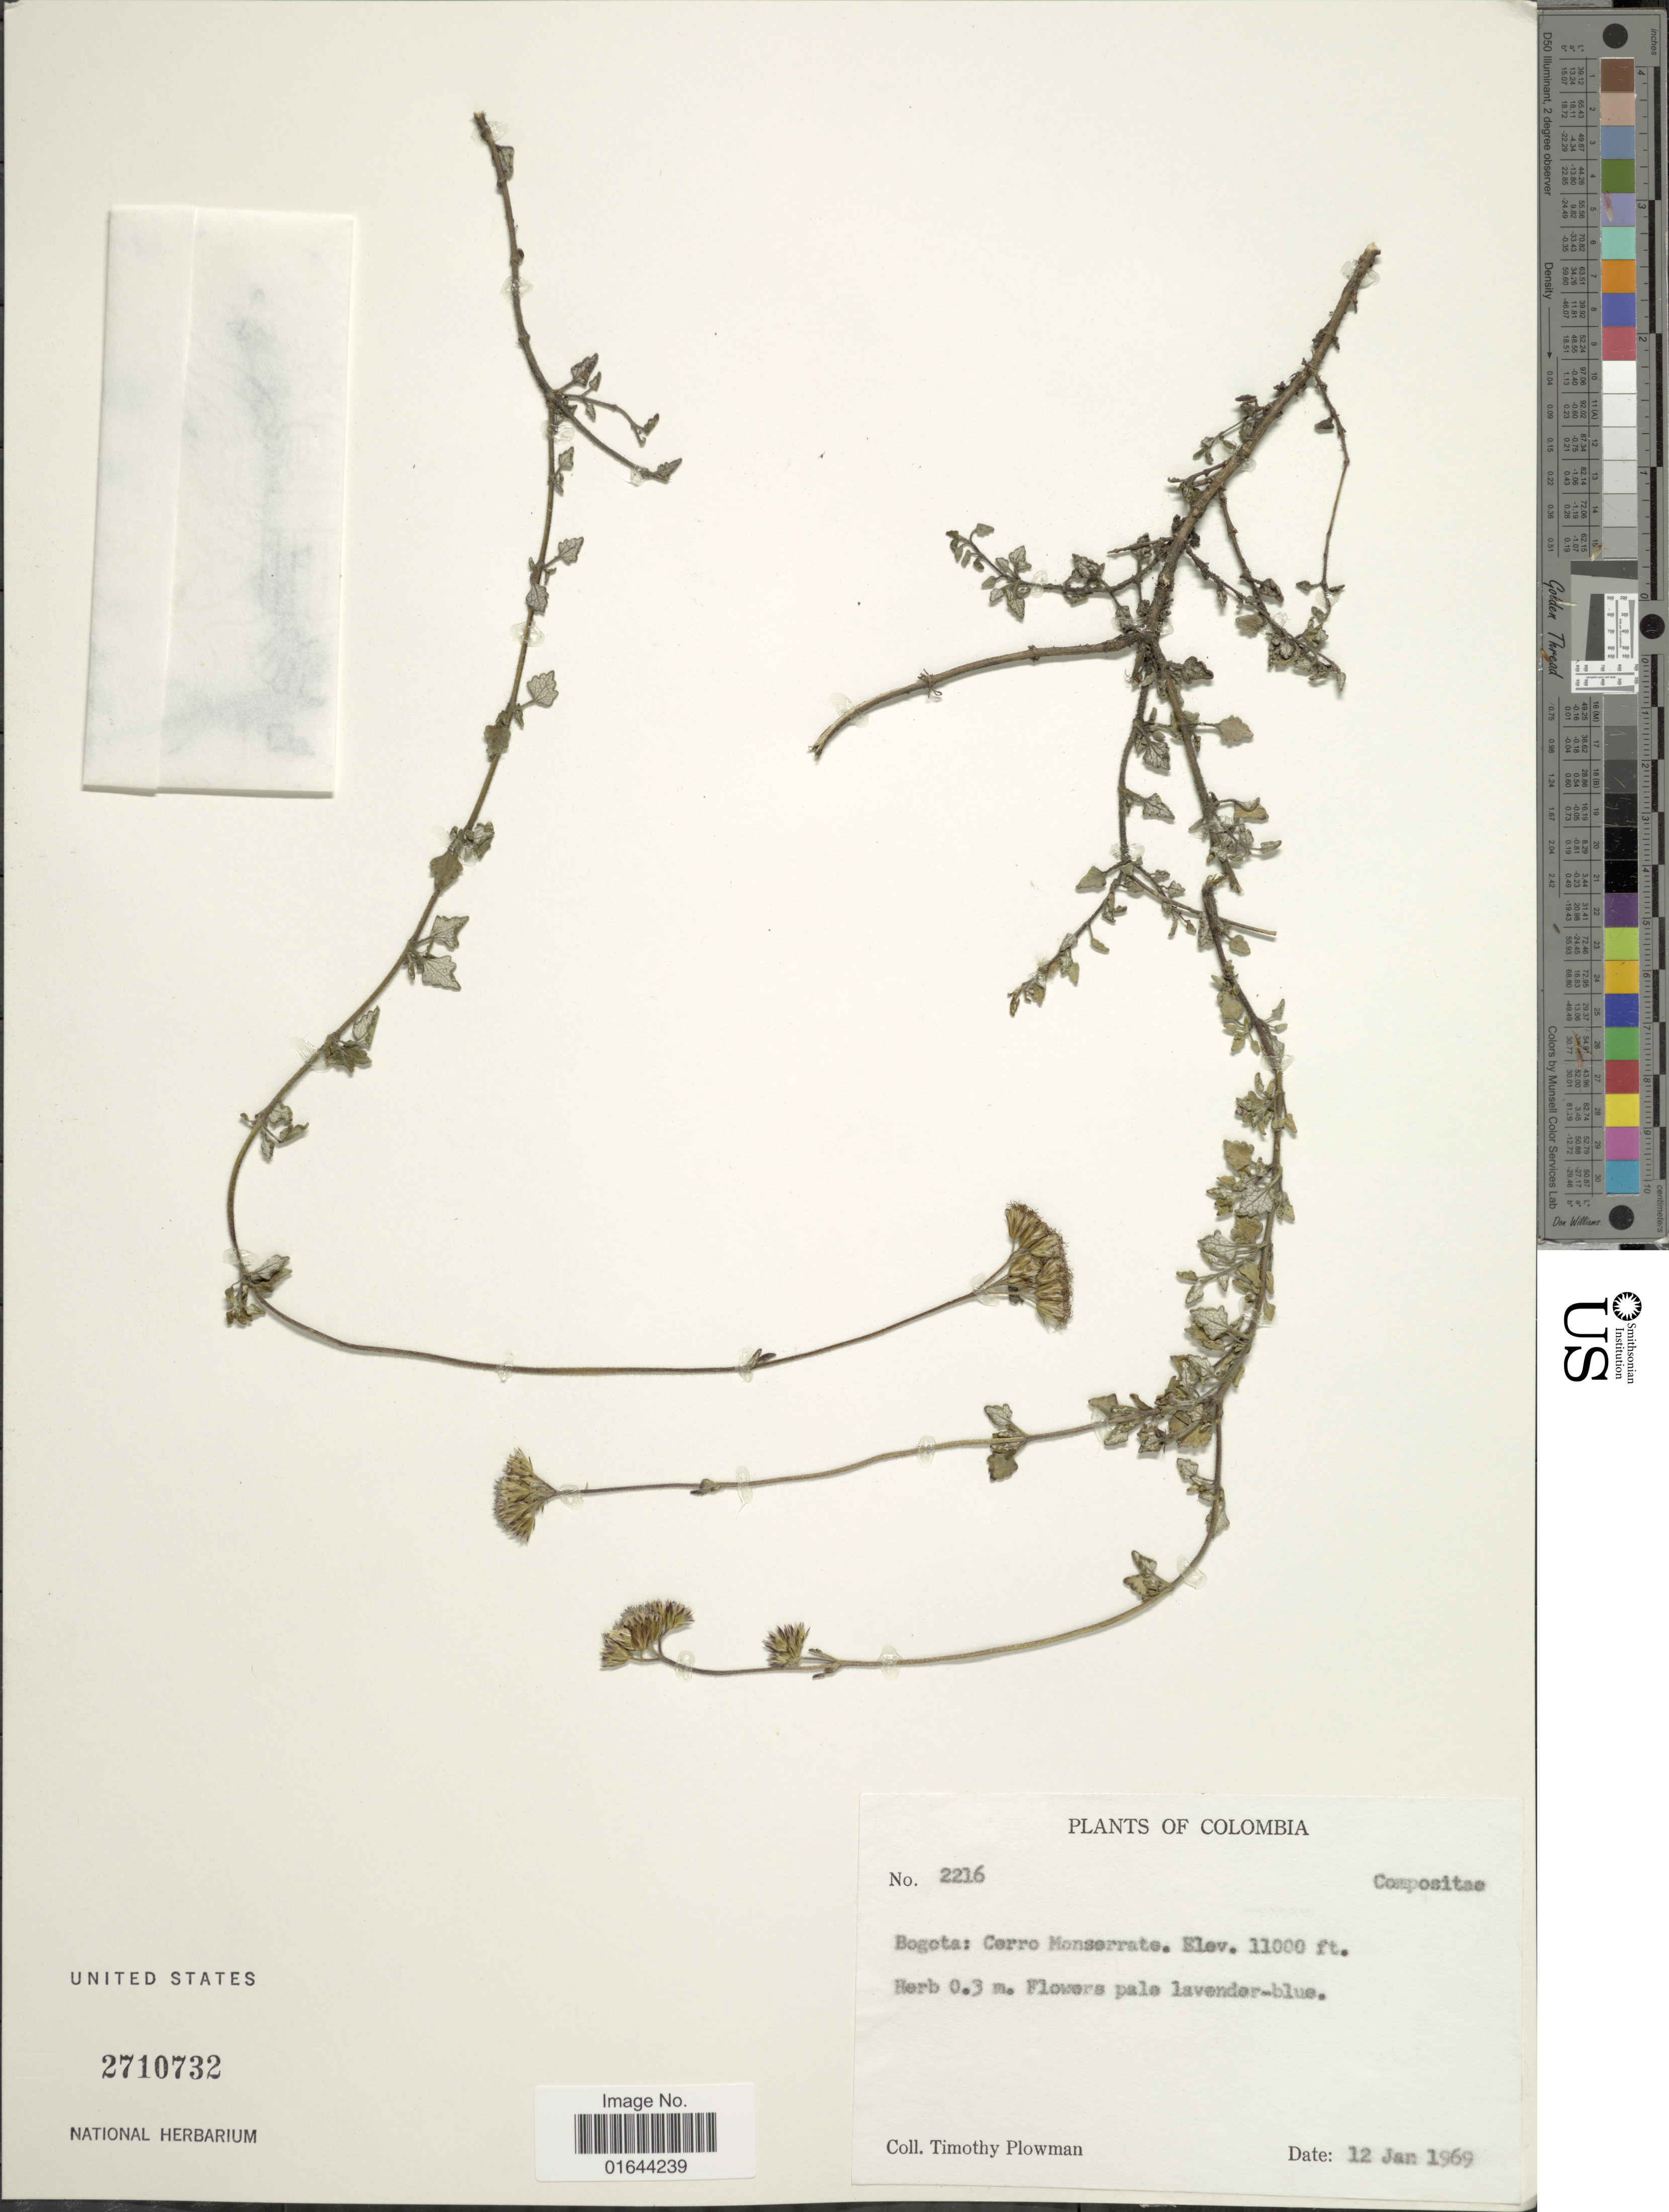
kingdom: Plantae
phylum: Tracheophyta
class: Magnoliopsida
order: Asterales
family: Asteraceae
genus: Lourteigia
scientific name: Lourteigia microphylla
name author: (L. f.) R.M. King & H. Rob.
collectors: T. Plowman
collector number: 2216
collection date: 1969-01-12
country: Colombia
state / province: Bogota D.C.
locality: Bogota: Cerro Monserrate.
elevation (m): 3353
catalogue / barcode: US 2710732